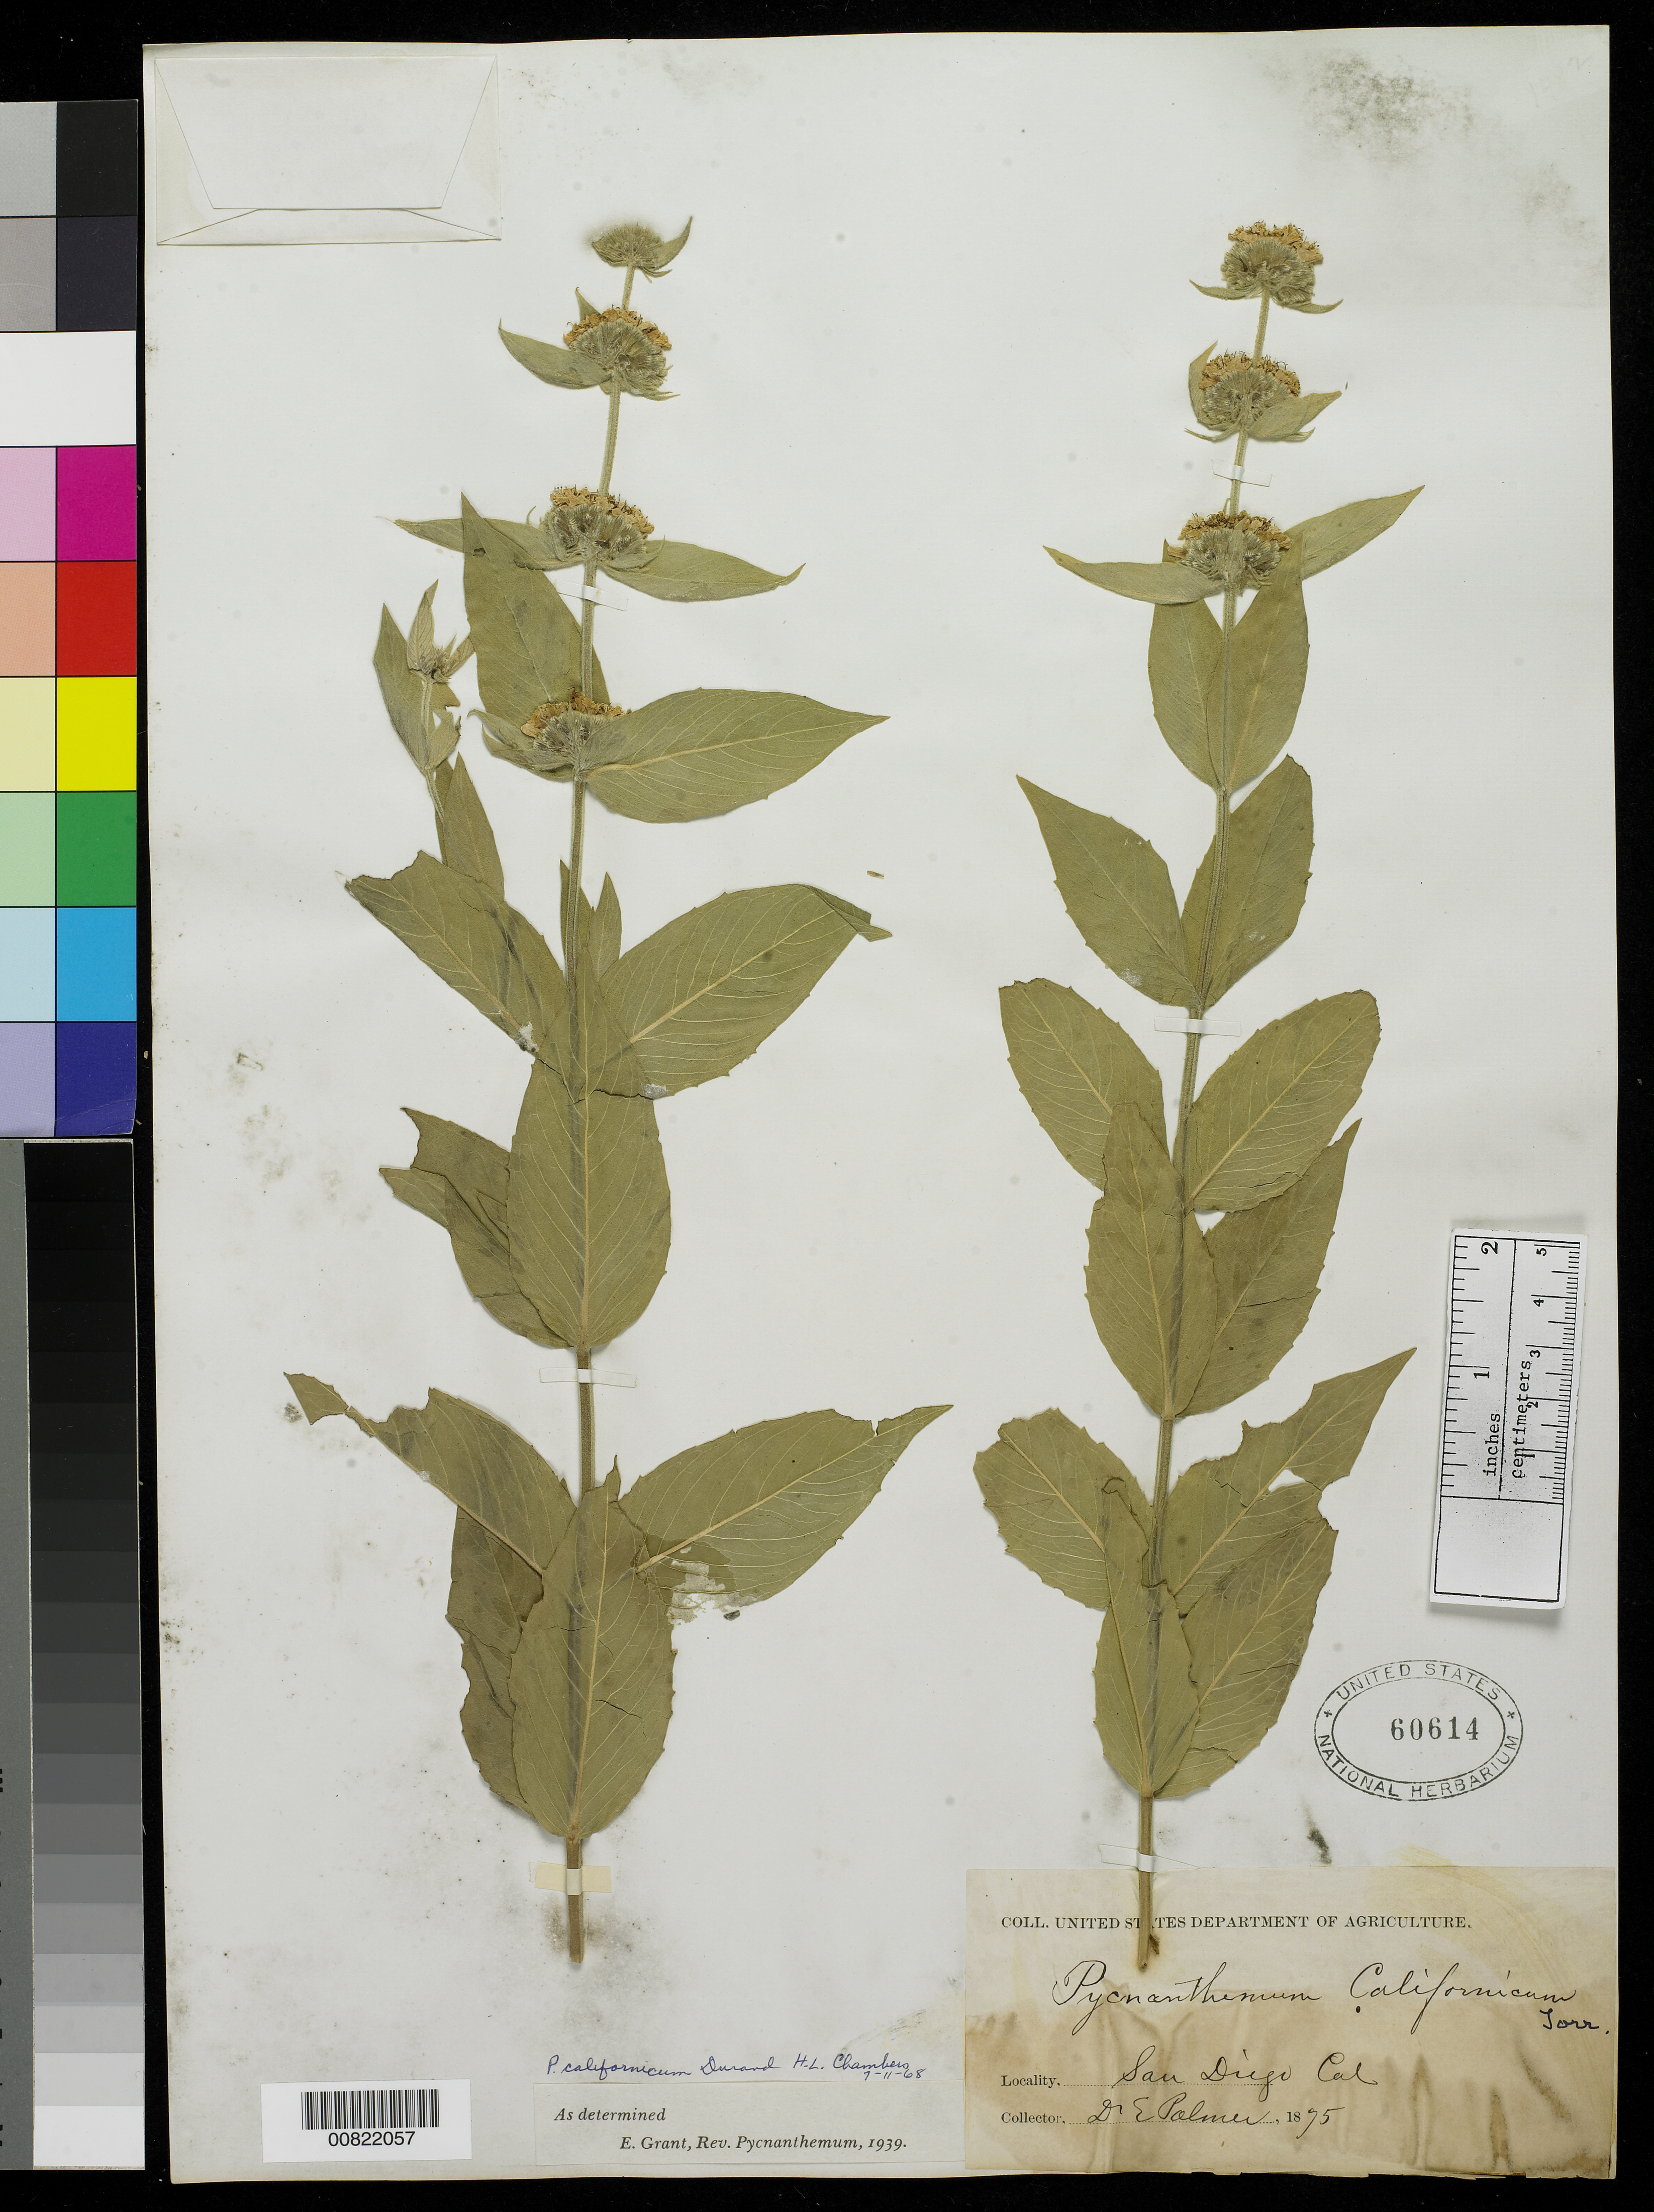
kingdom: Plantae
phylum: Tracheophyta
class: Magnoliopsida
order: Lamiales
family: Lamiaceae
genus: Pycnanthemum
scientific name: Pycnanthemum californicum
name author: Torr. ex Durand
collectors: E. Palmer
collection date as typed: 1875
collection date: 1875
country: United States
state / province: California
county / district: San Diego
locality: San Diego, California.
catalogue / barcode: US 60614